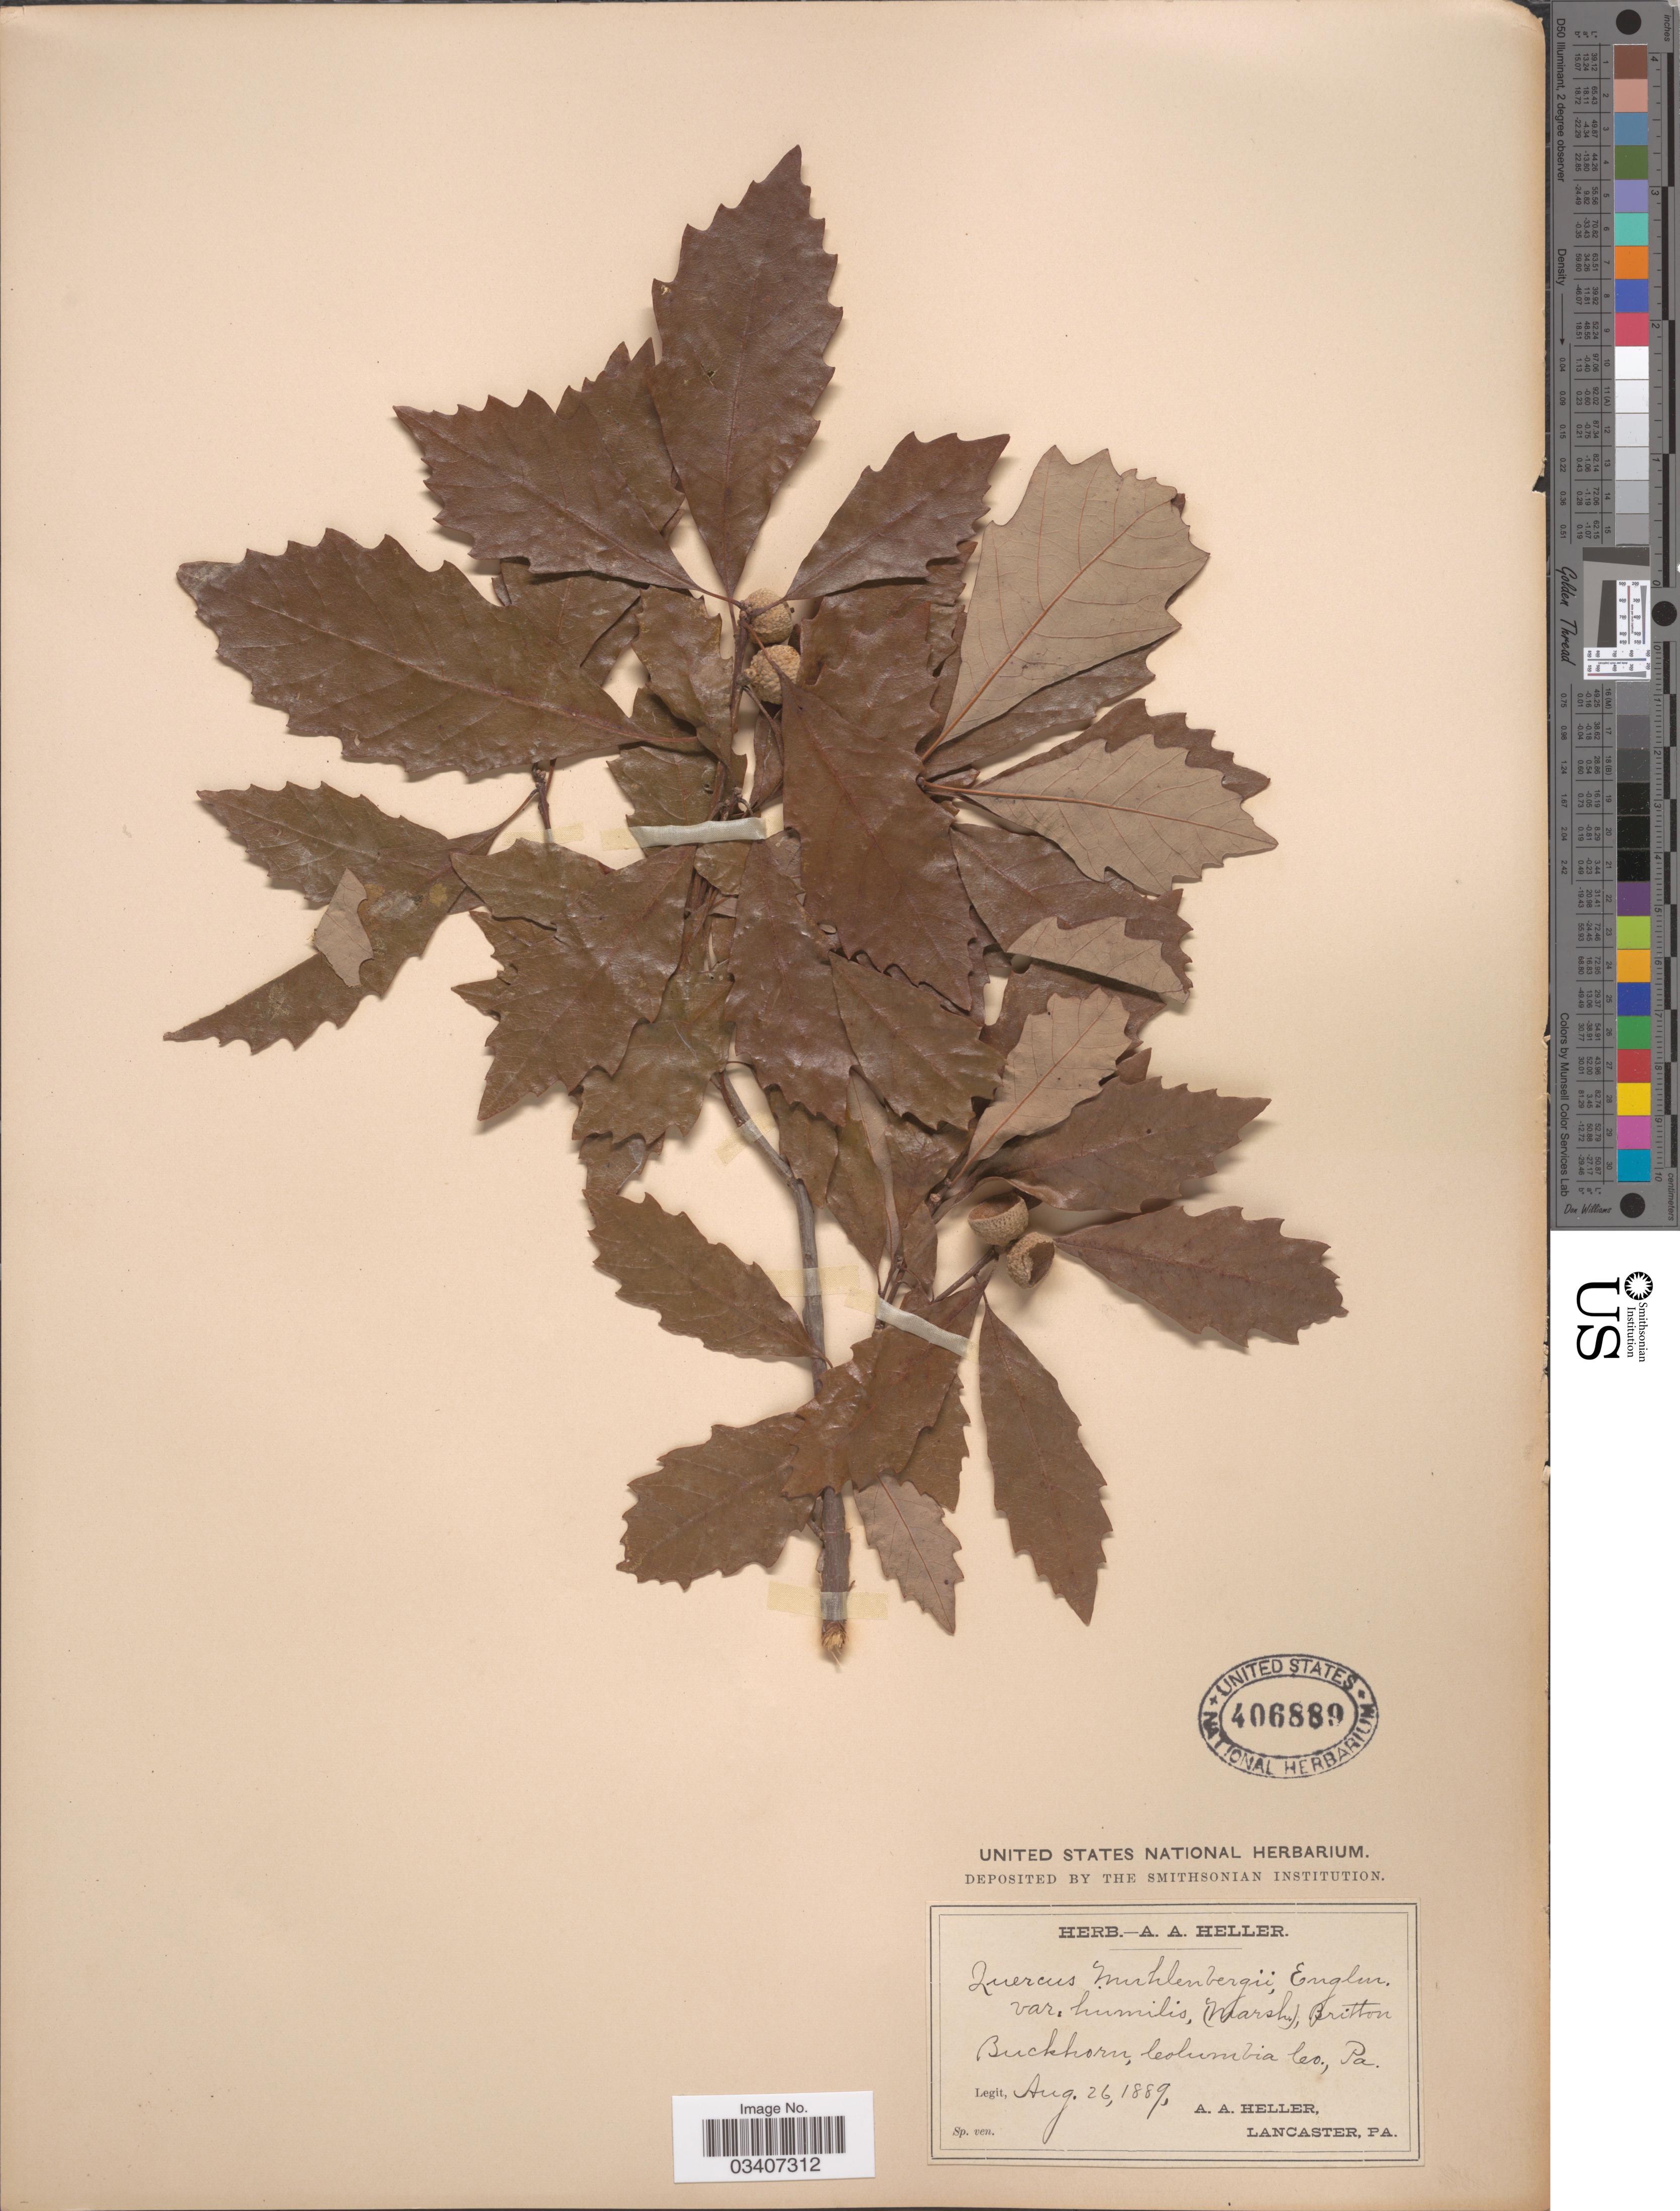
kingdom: Plantae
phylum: Tracheophyta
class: Magnoliopsida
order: Fagales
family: Fagaceae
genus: Quercus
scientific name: Quercus muehlenbergii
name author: Engelm.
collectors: A. A. Heller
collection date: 1889-08-26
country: United States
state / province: Pennsylvania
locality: Buckhorn, Columbia Co.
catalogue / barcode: US 406889